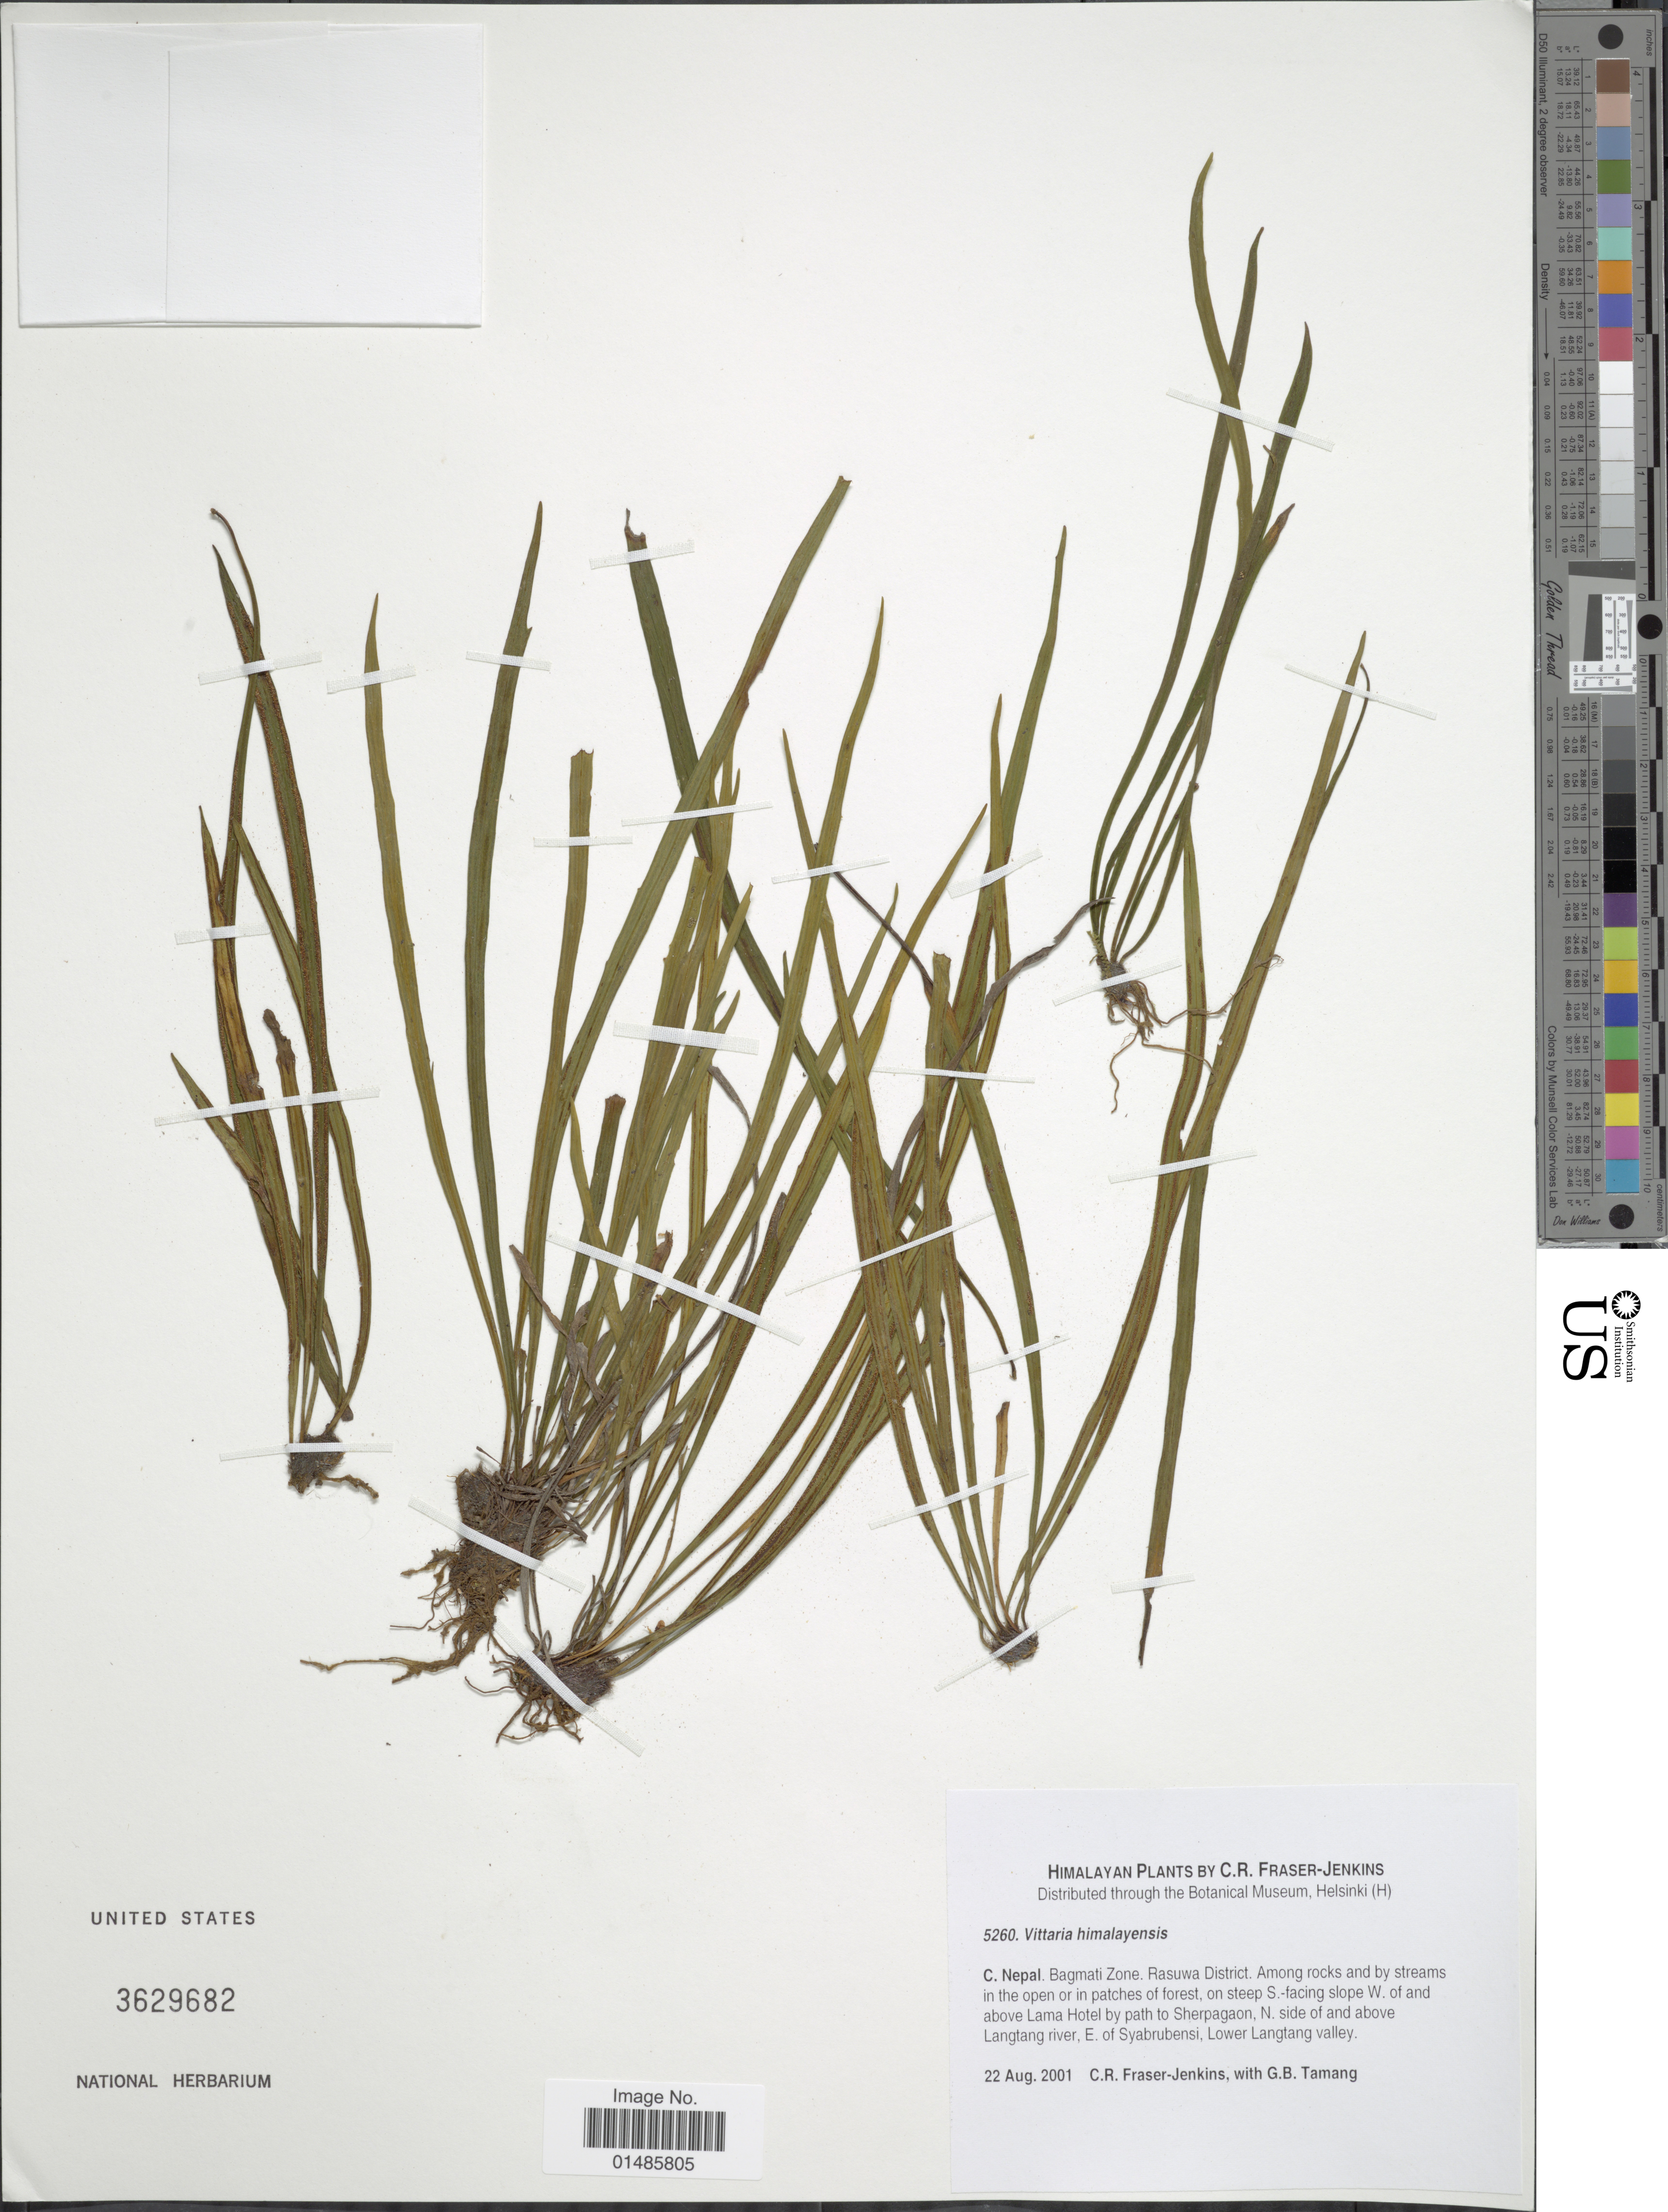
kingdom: Plantae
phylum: Tracheophyta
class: Polypodiopsida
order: Polypodiales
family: Pteridaceae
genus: Haplopteris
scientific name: Haplopteris himalayensis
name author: (Ching) E.H. Crane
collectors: C. R. Fraser-Jenkins & G. Tamang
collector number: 5260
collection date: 2001-08-22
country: Nepal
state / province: Bagmati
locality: C. Nepal. Bagmati Zone. Rasuwa District. Among rocks and by streams in the open or in patches of forest, on steep S.-facing slope W. of and above Lama Hotel by path to Sherpagaon, N. side of and above Langtang river, E. of Syabrubensi, Lower Langtan valley. Himalayan plants.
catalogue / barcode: US 3629682